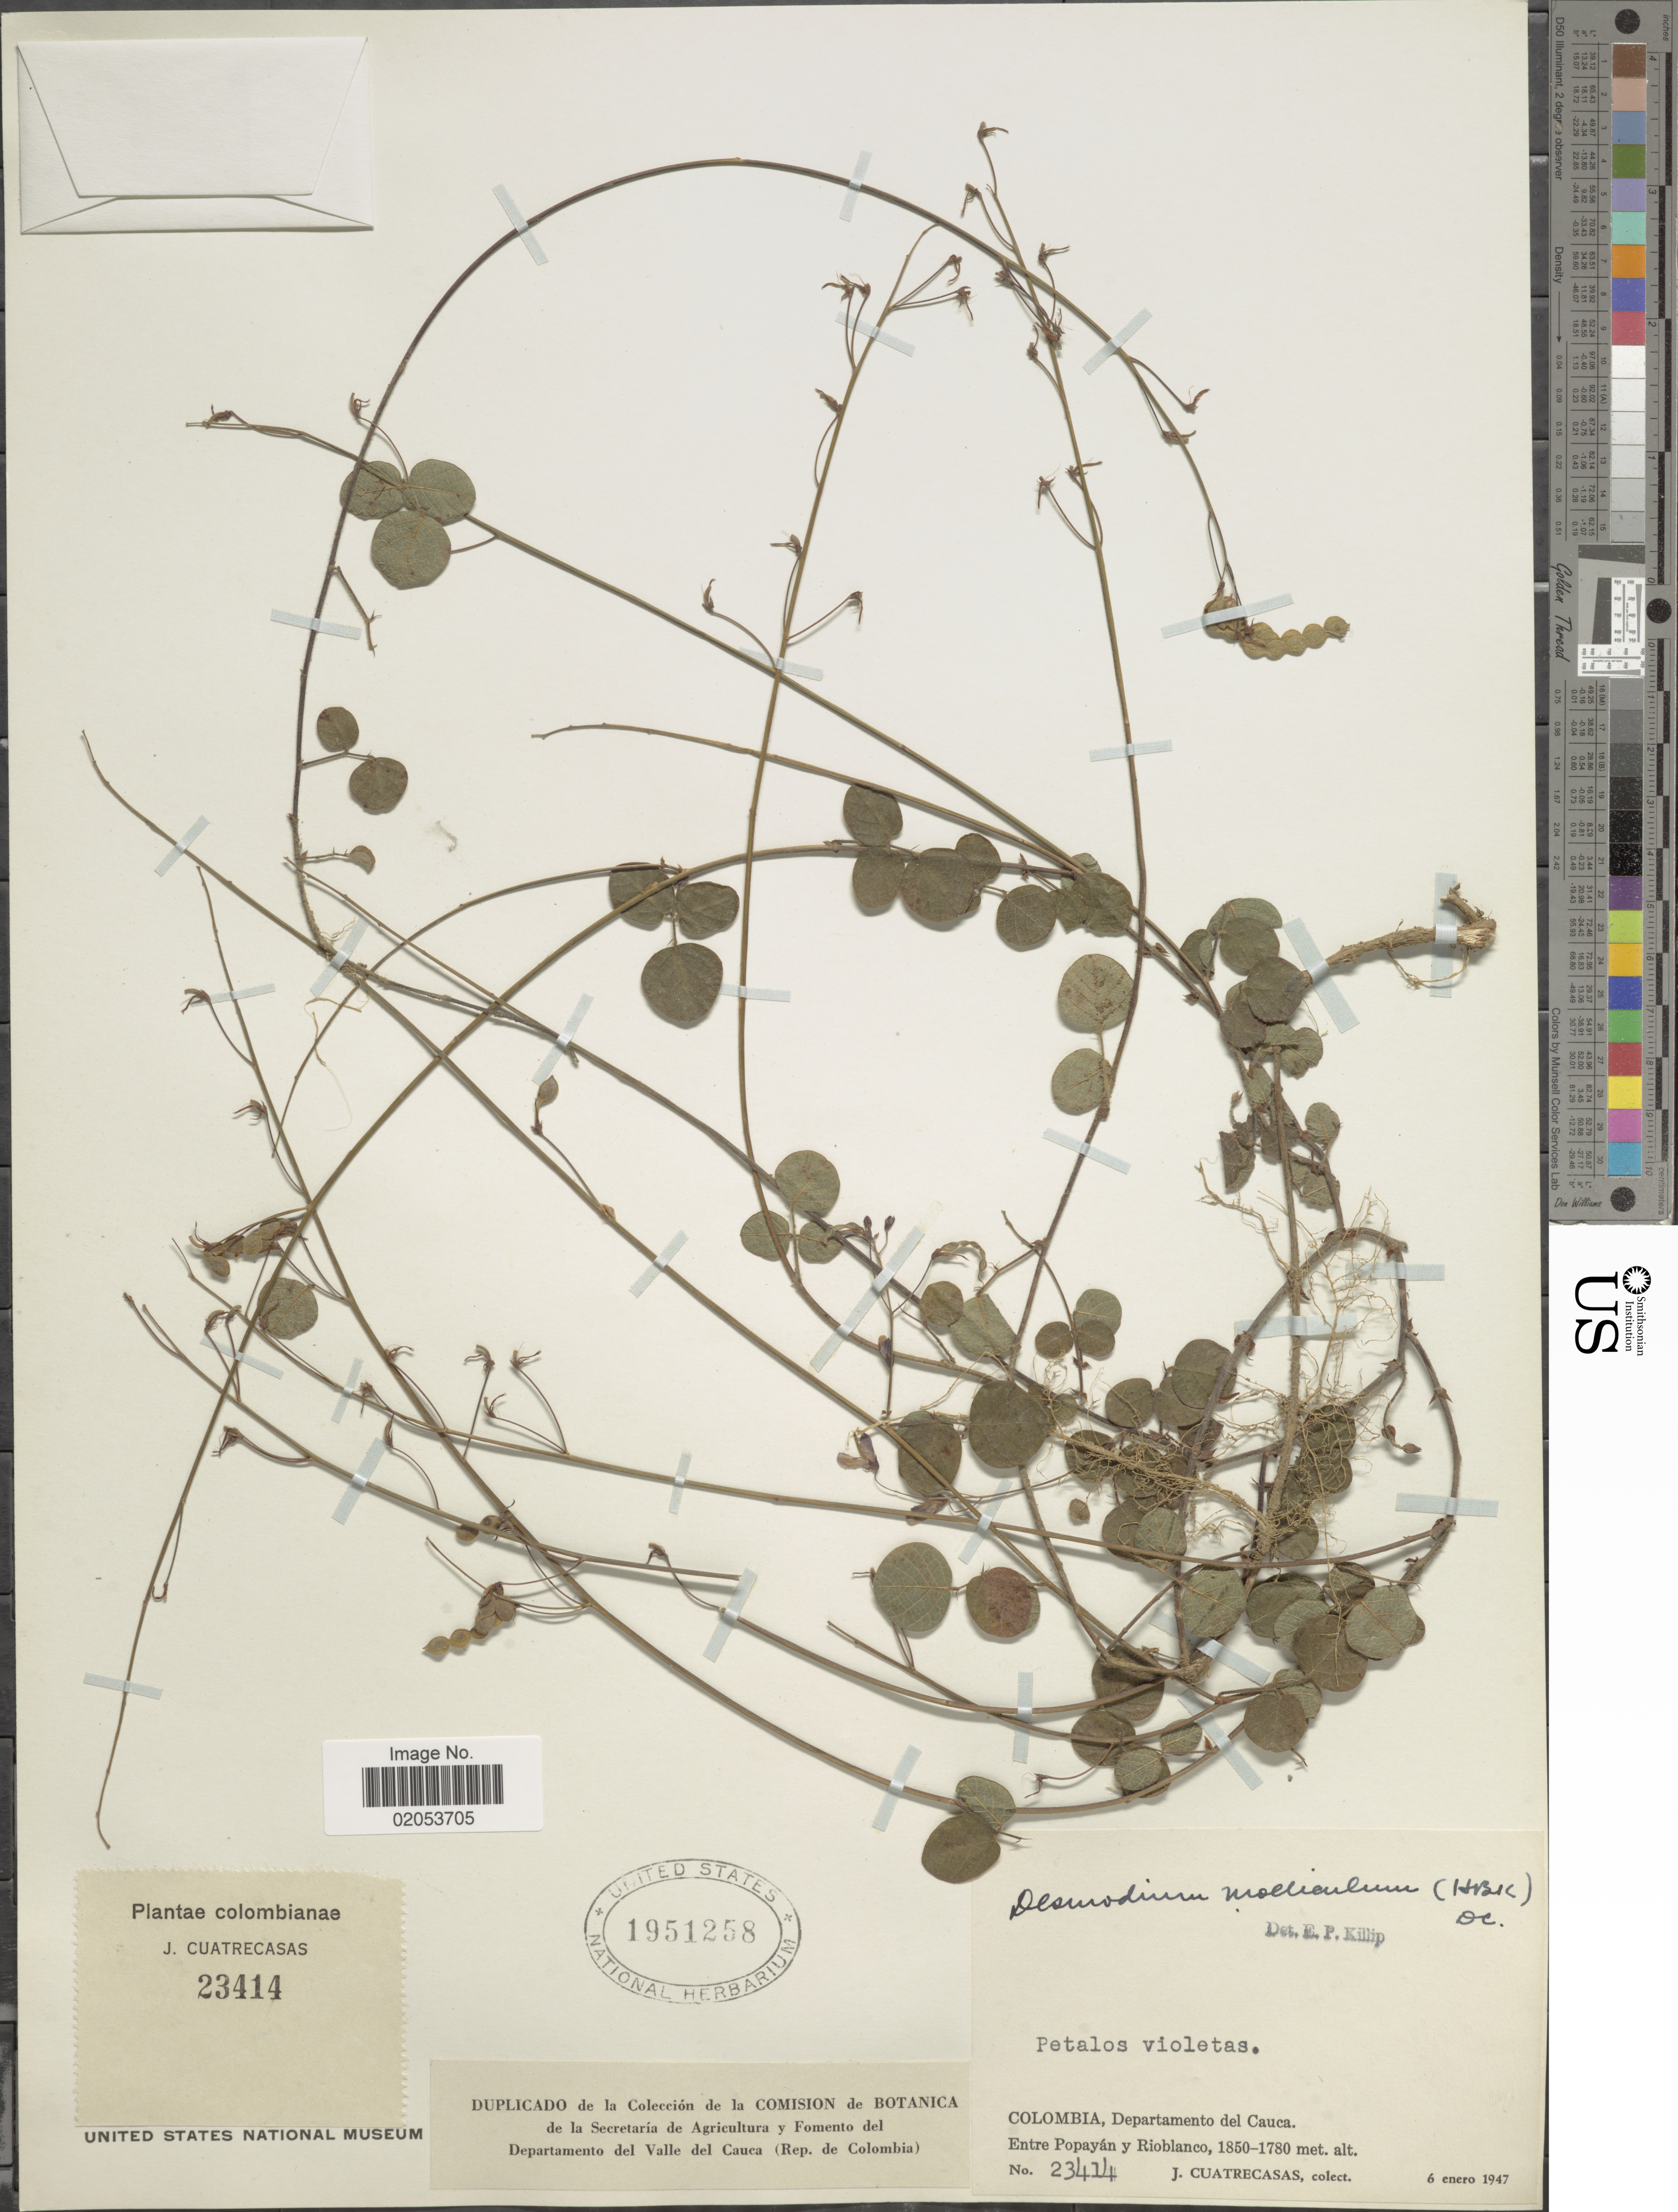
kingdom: Plantae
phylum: Tracheophyta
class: Magnoliopsida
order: Fabales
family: Fabaceae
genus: Desmodium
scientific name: Desmodium molliculum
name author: (Kunth) DC.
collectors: J. Cuatrecasas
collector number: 23414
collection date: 1947-01-06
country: Colombia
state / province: Valle del Cauca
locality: Entre Popayan y Rioblanco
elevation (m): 1780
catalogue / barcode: US 1951258